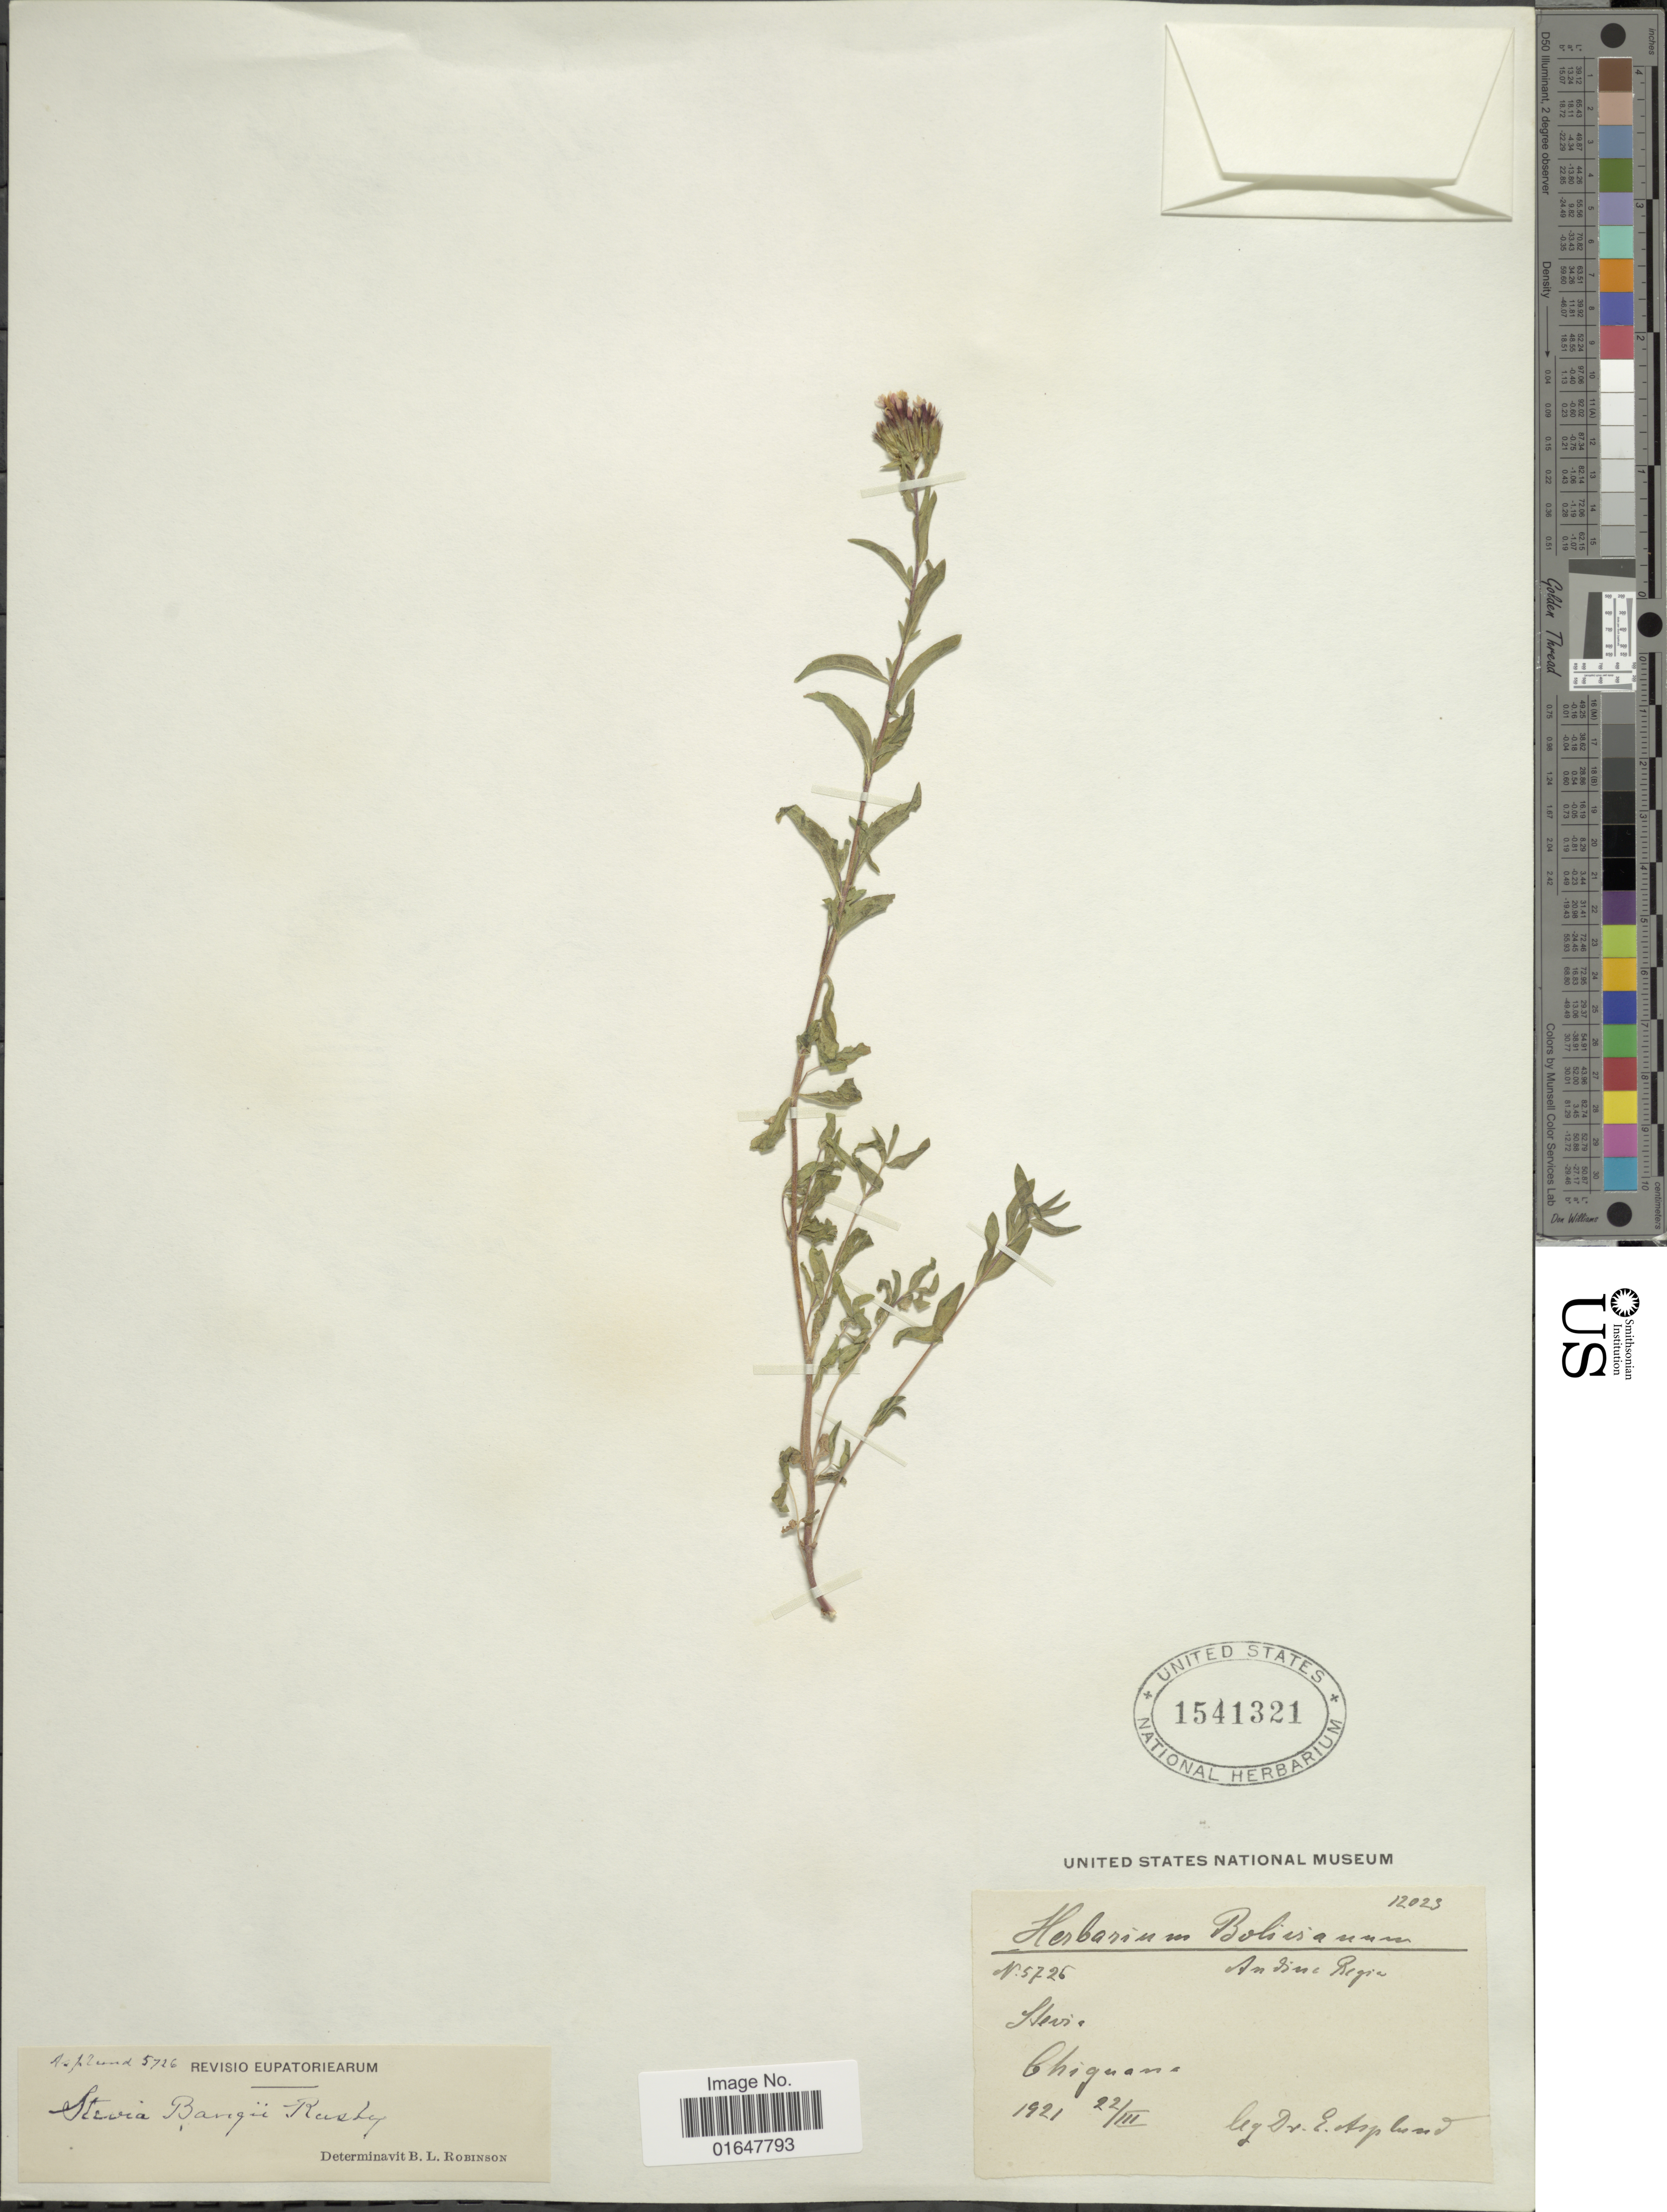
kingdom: Plantae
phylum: Tracheophyta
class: Magnoliopsida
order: Asterales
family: Asteraceae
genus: Stevia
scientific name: Stevia bangii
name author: Rusby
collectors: E. Asplund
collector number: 5726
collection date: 1921-03-22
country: Bolivia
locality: Chiguana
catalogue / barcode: US 1541321